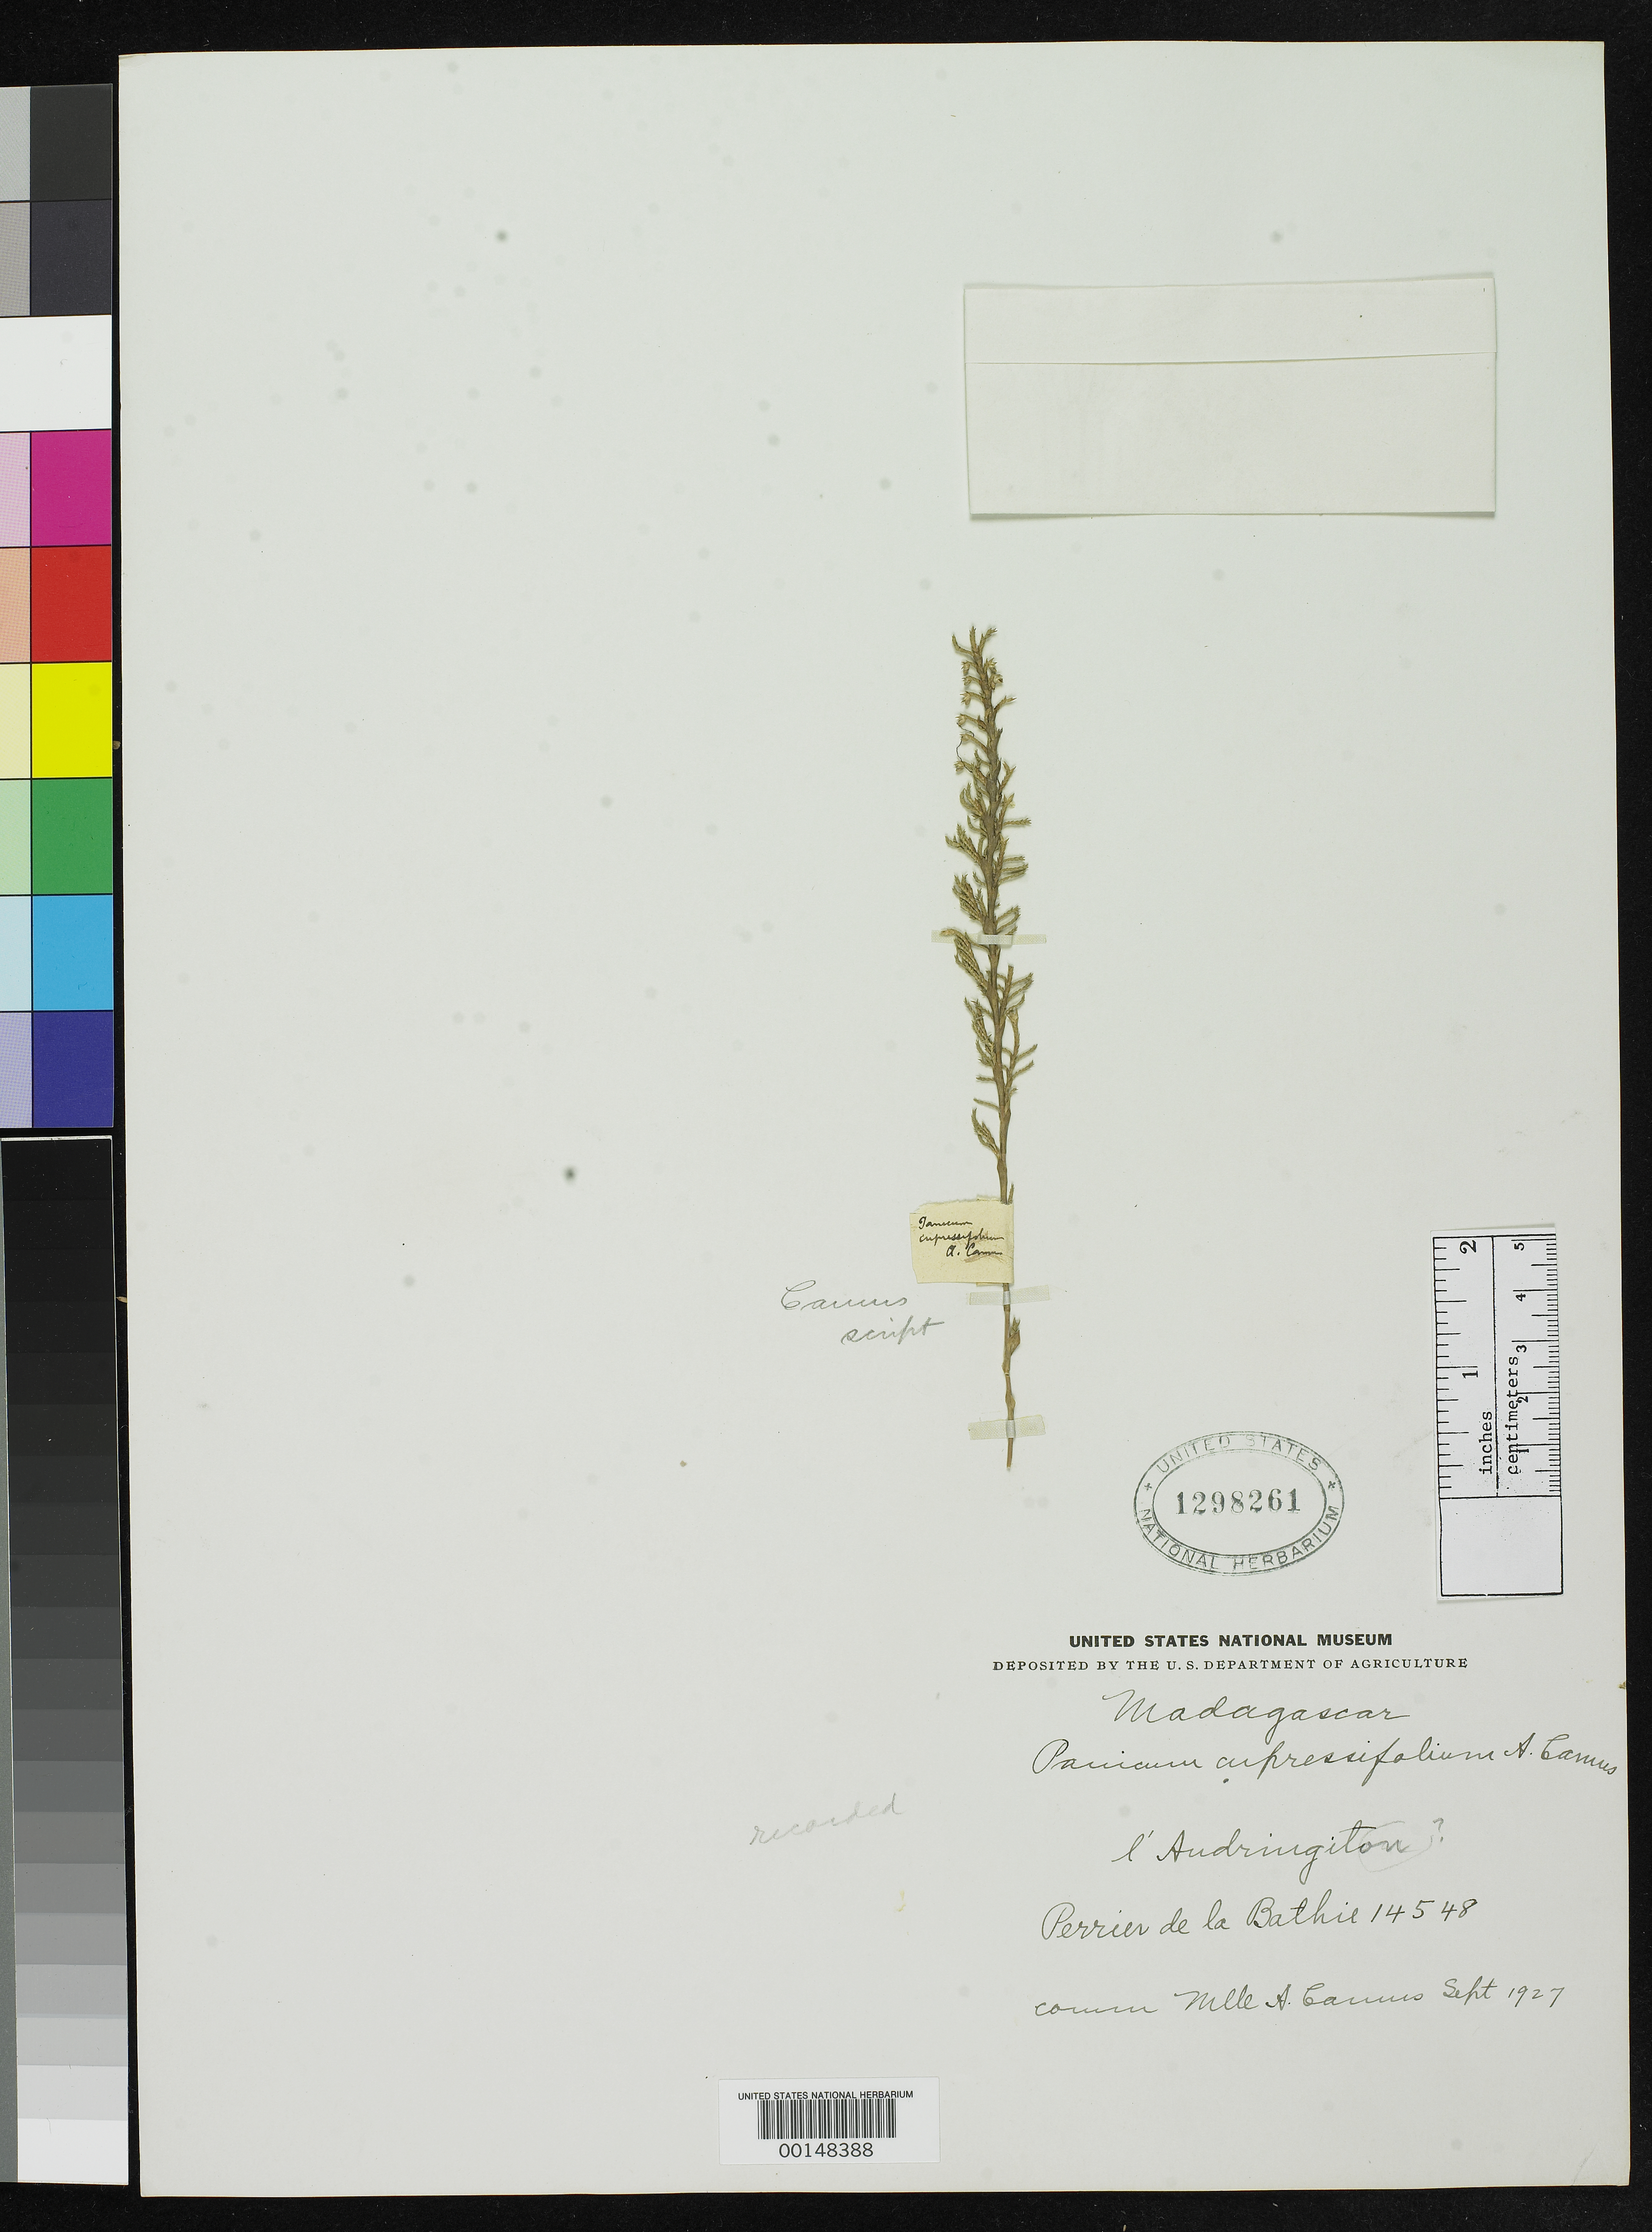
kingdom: Plantae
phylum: Tracheophyta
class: Liliopsida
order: Poales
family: Poaceae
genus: Panicum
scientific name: Panicum cupressifolium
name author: A. Camus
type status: Isosyntype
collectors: H. Perrier de la Bâthie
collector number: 14548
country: Madagascar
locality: Massif de l'Andringitra.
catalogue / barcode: US 1298261